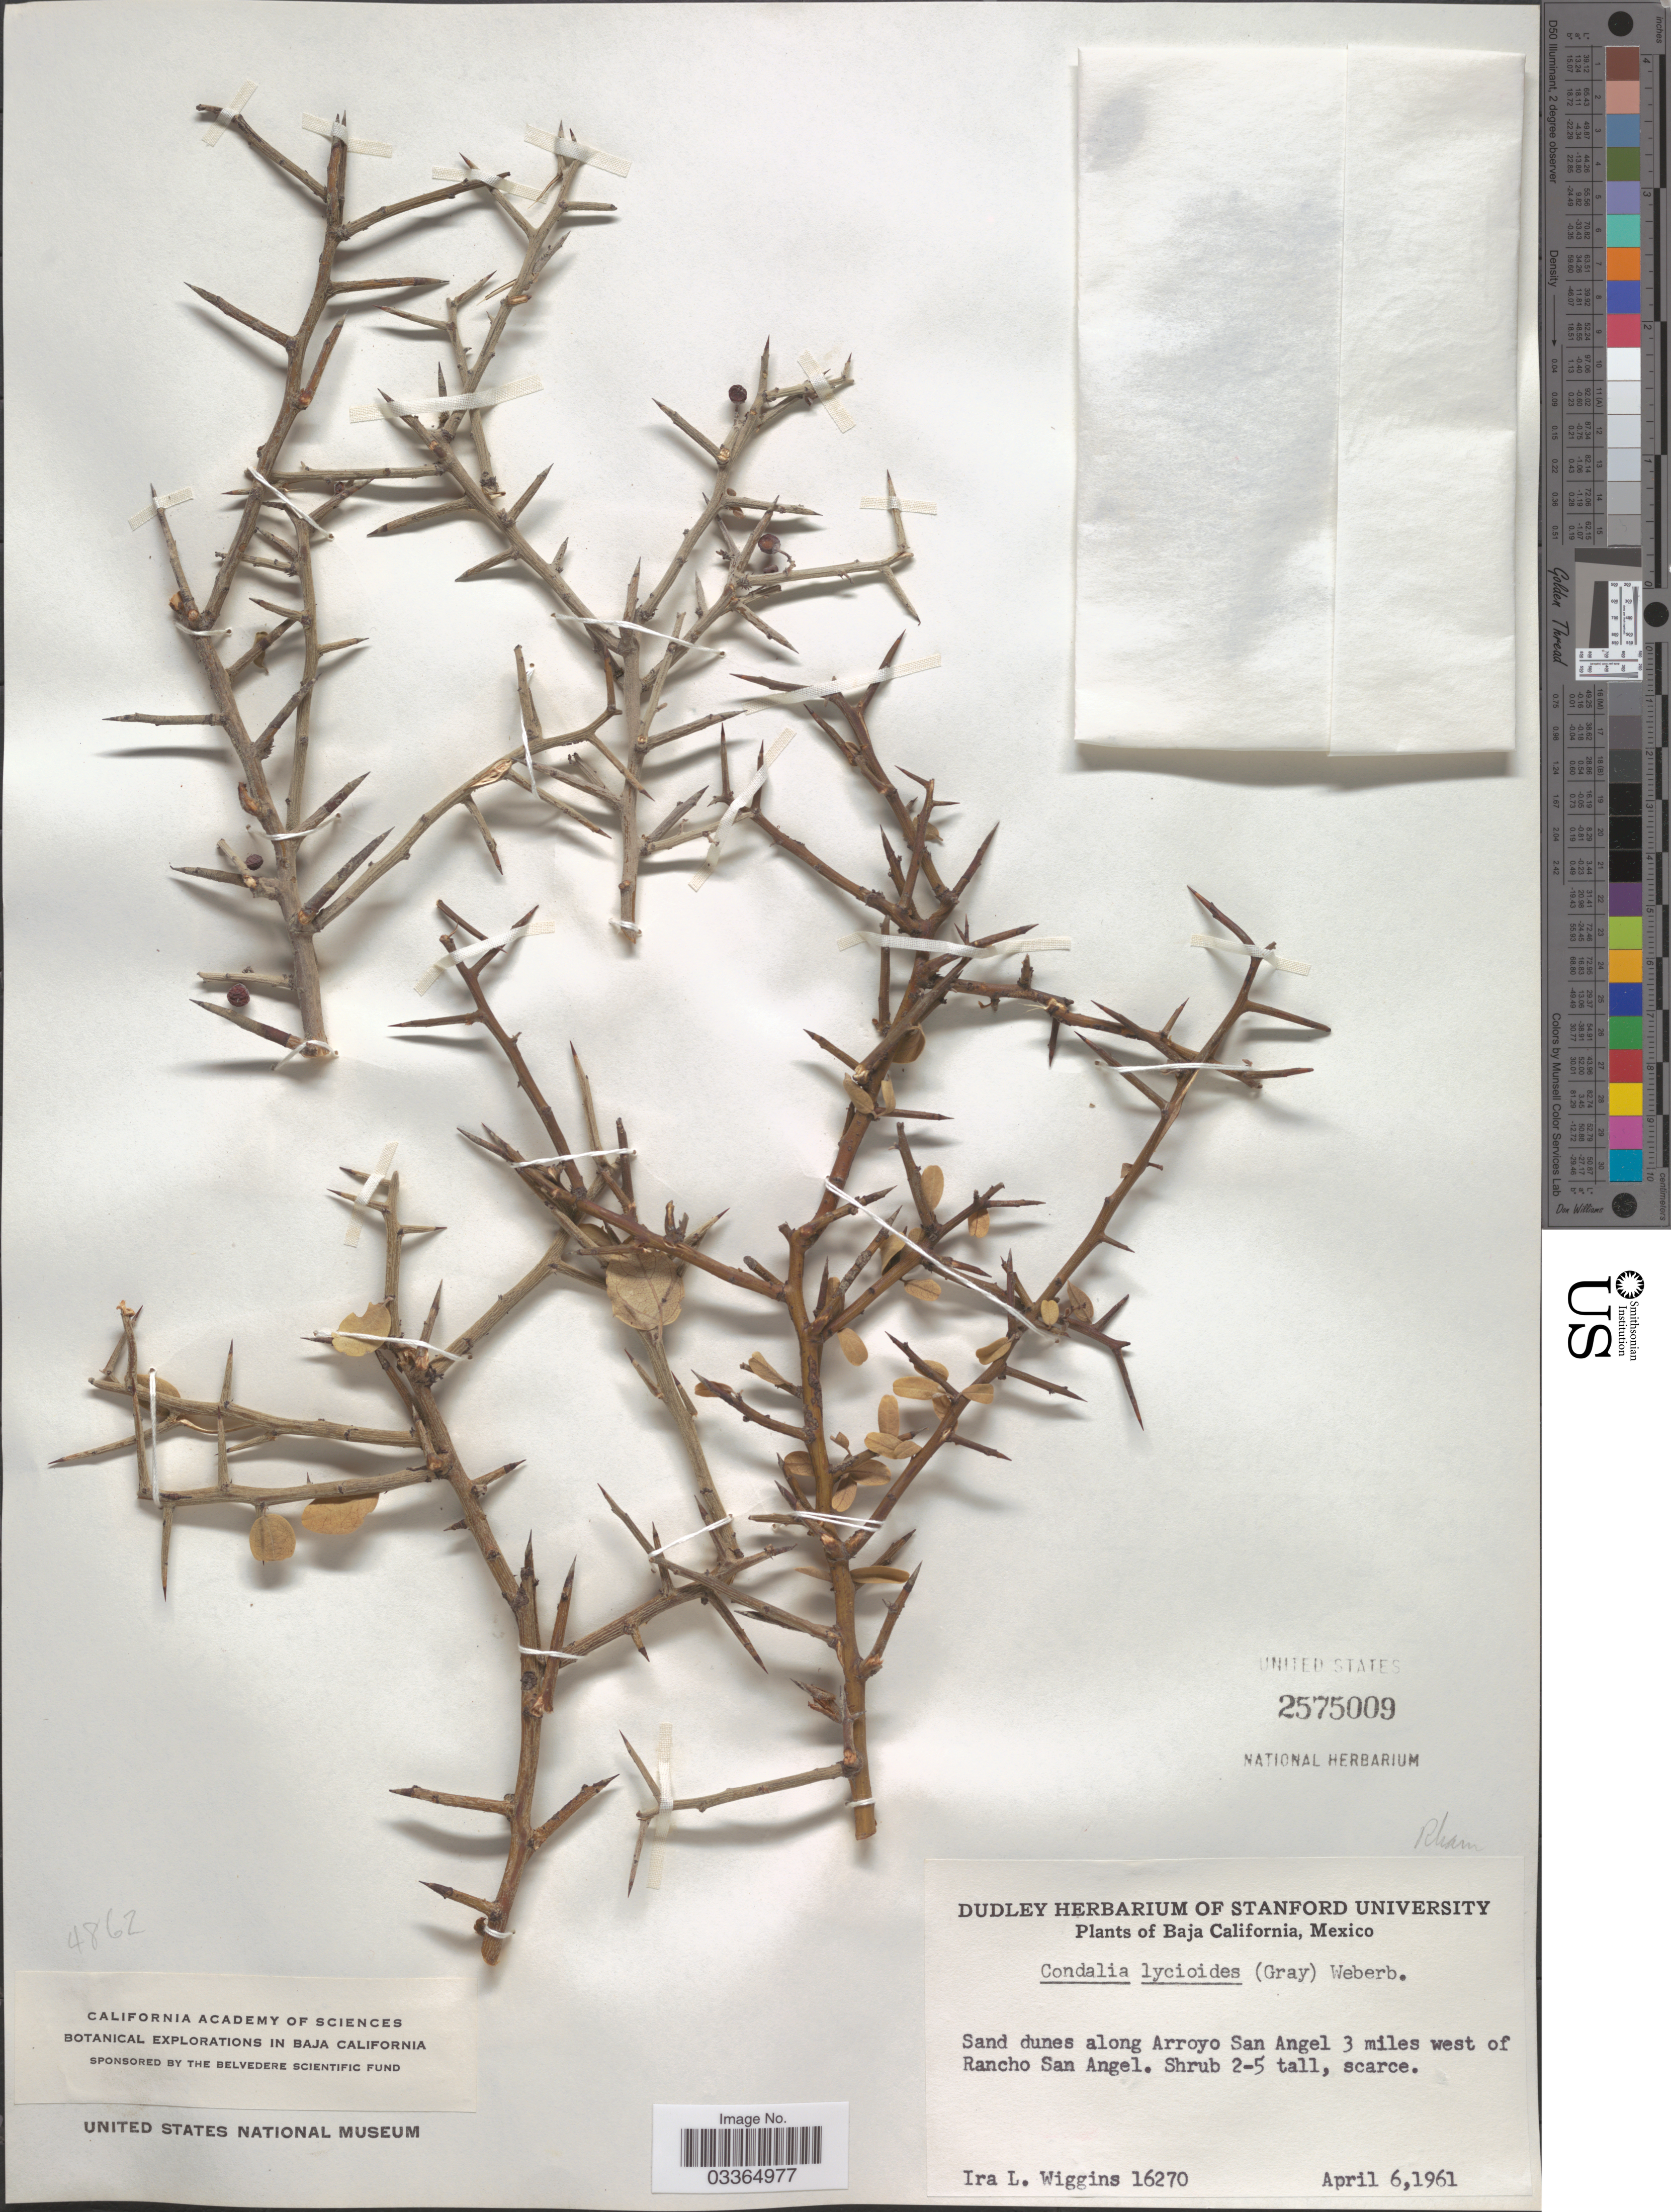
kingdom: Plantae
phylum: Tracheophyta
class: Magnoliopsida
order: Rosales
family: Rhamnaceae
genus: Condalia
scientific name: Condalia lycioides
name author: (A. Gray) Weberb.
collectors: I. L. Wiggins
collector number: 16270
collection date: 1961-04-06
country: Mexico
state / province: Baja California Sur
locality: Sand dunes along Arroyo San Angel 3 miles west of Rancho San Angel.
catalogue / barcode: US 2575009